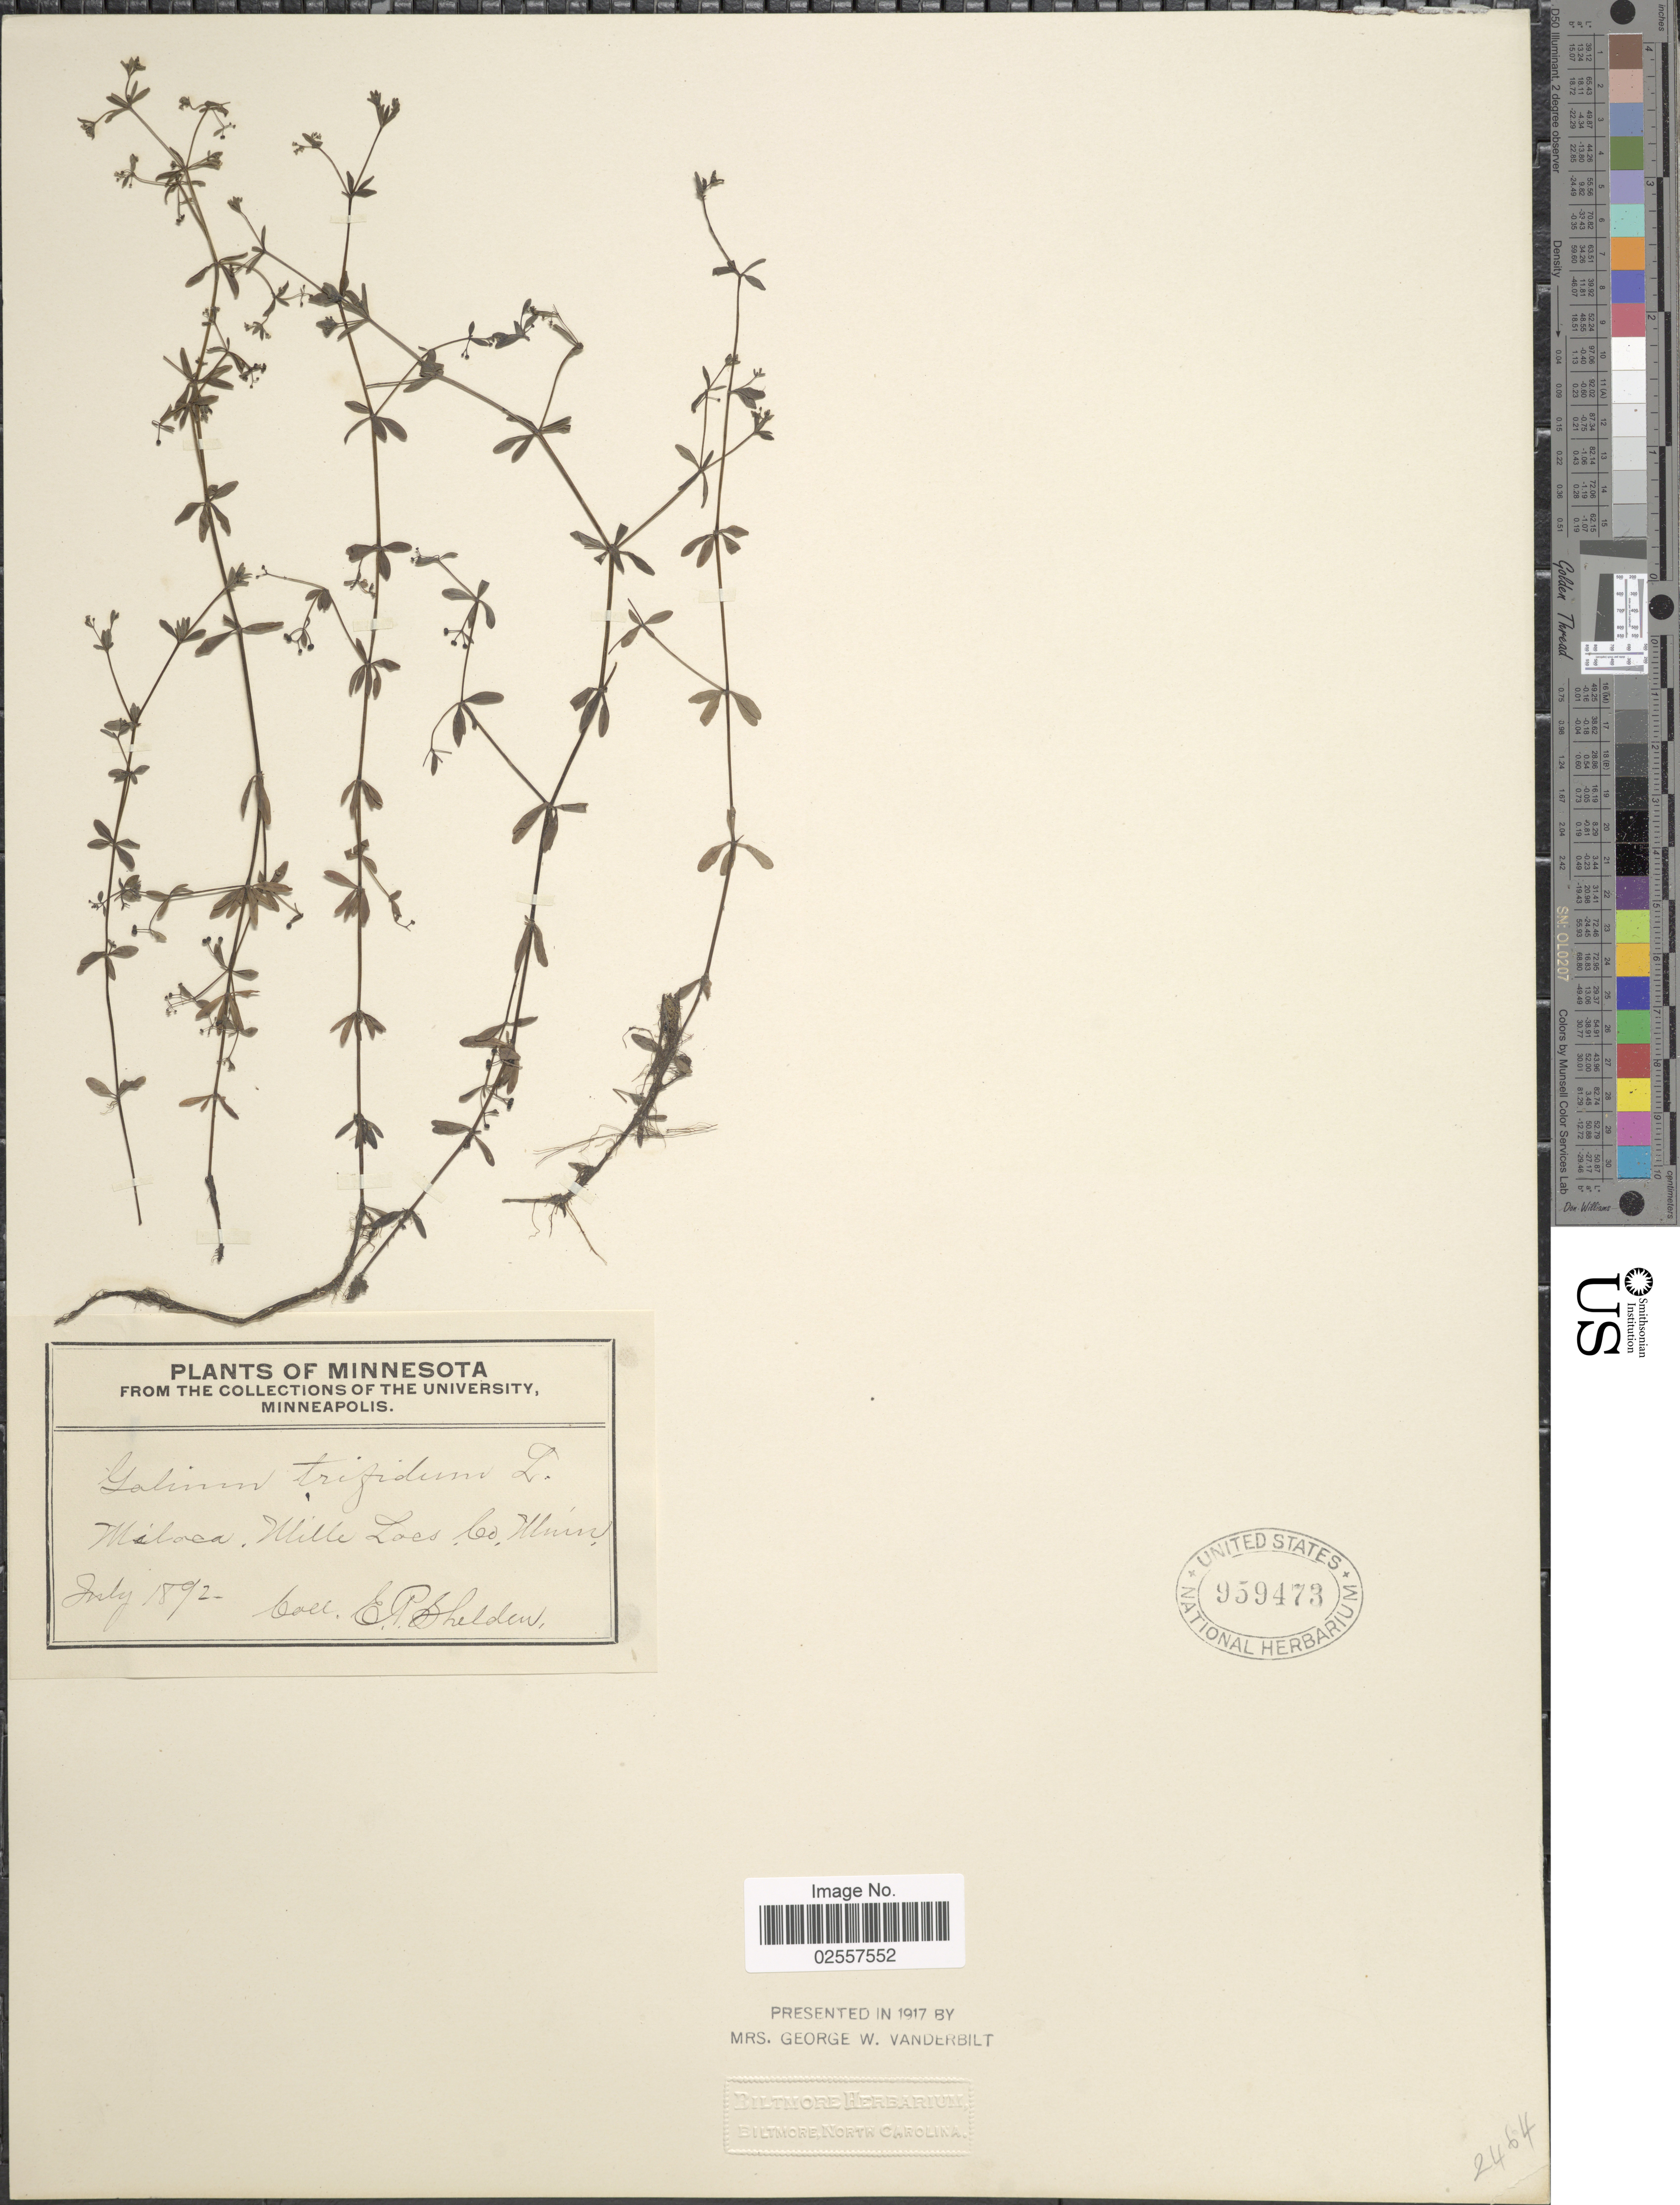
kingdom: Plantae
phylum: Tracheophyta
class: Magnoliopsida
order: Gentianales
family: Rubiaceae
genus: Galium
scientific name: Galium claytoni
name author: Michx.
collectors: E. P. Sheldon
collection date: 1892-07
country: United States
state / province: Minnesota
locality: Milaca, Mille Lacs Co.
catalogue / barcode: US 959473